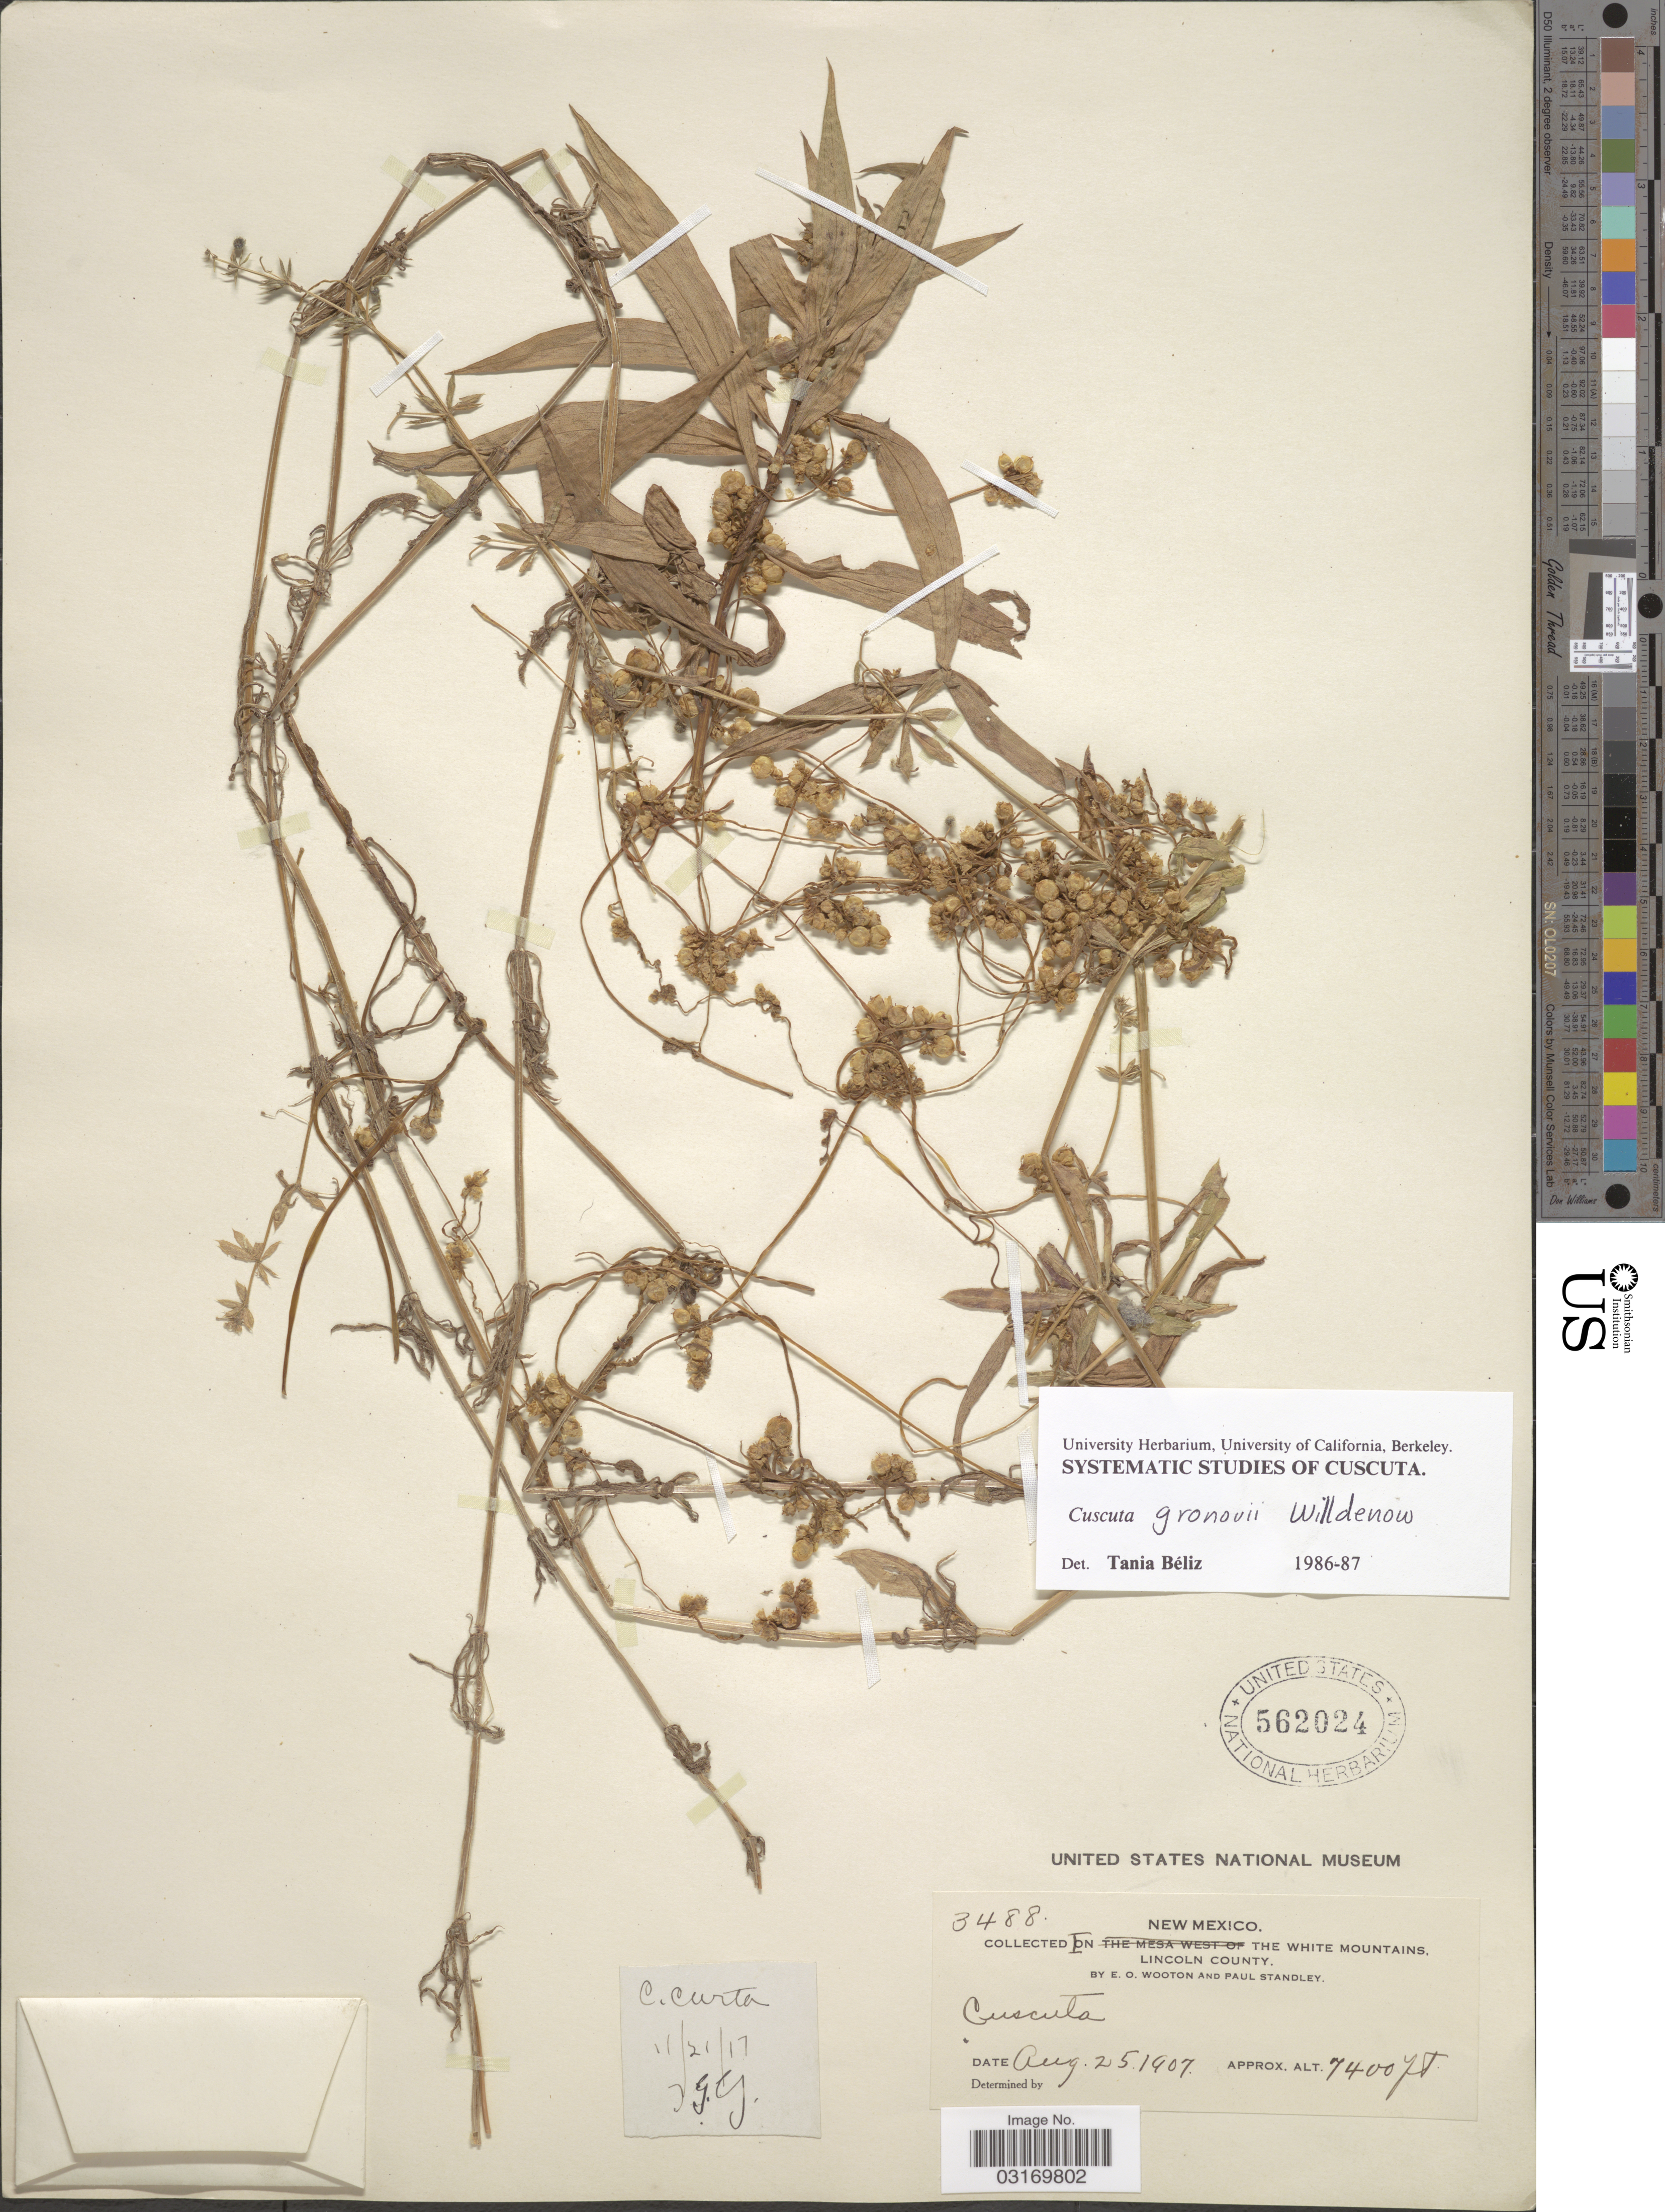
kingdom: Plantae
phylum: Tracheophyta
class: Magnoliopsida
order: Solanales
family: Convolvulaceae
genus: Cuscuta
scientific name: Cuscuta gronovii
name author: Willd. ex Schult.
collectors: E. O. Wooton & P. C. Standley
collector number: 3488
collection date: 1907-08-25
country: United States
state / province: New Mexico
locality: The White Mountains, Lincoln County.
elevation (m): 2256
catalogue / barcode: US 562024